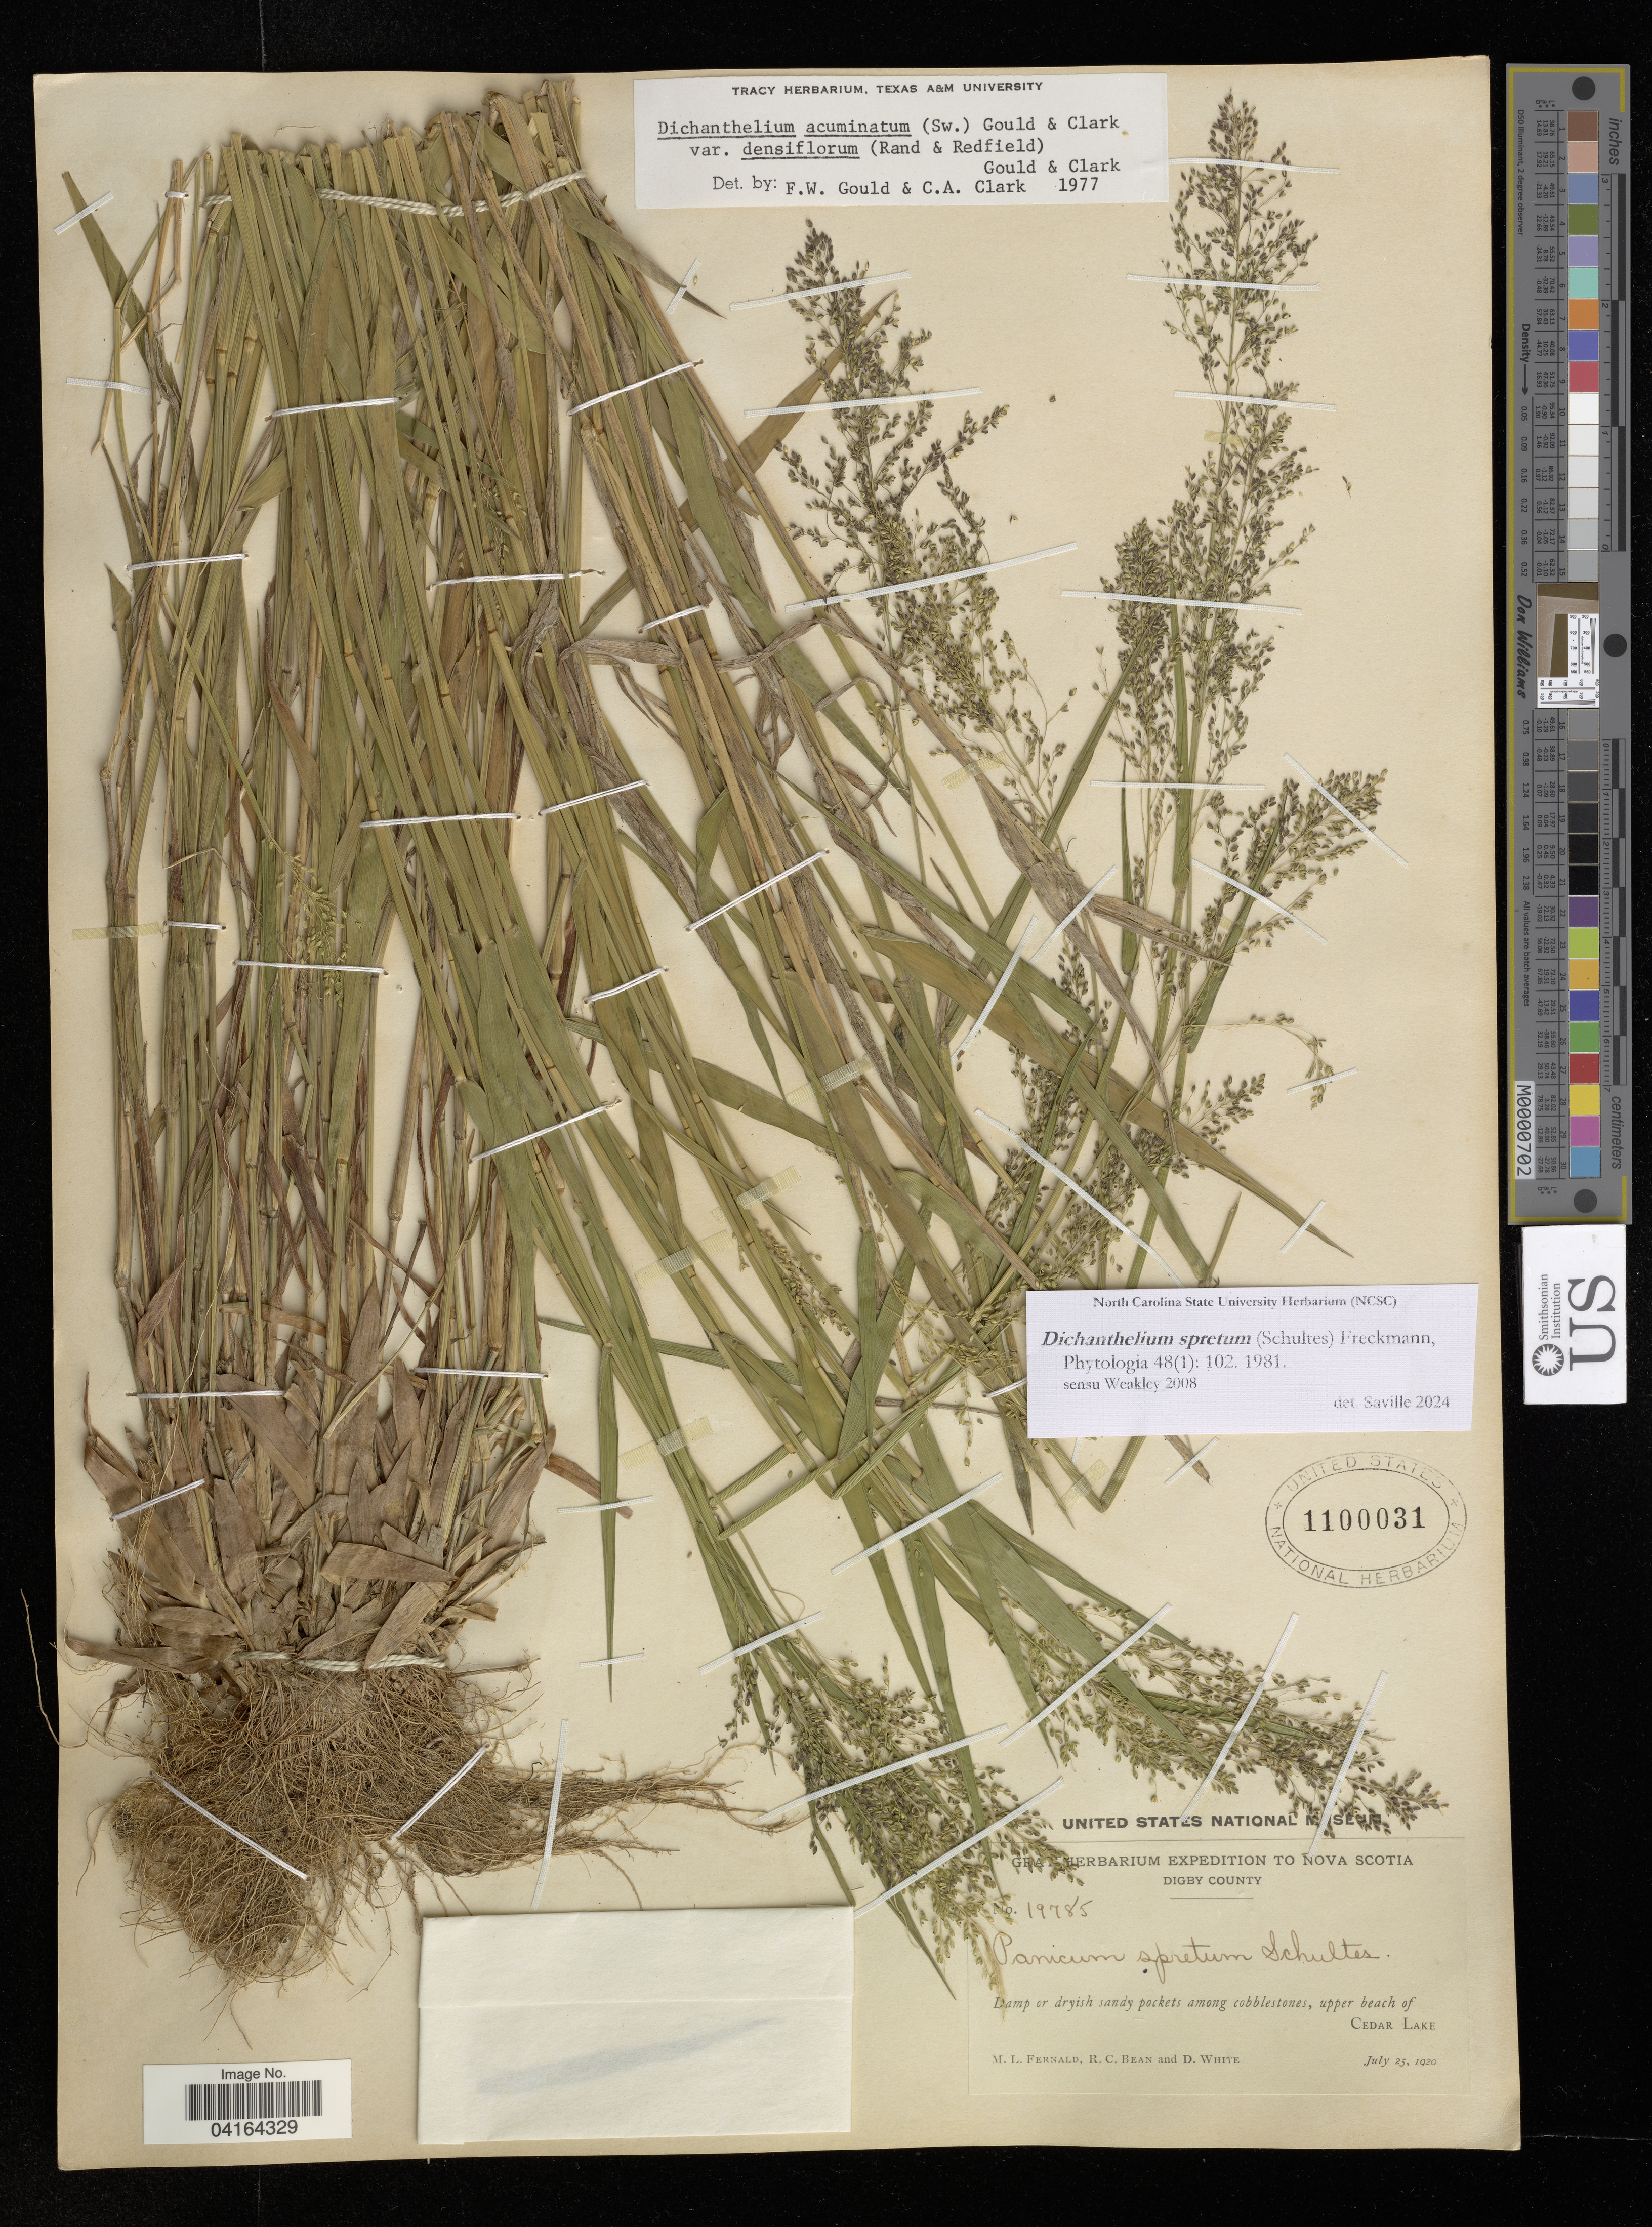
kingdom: Plantae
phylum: Tracheophyta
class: Liliopsida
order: Poales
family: Poaceae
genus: Dichanthelium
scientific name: Dichanthelium spretum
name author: (Schult.) Freckmann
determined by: Saville, A. C., (NCSC), North Carolina State University (UNITED STATES)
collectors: M. L. Fernald, R. Bean & D. White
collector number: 19785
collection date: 1920-07-25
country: Canada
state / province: Nova Scotia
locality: Digby County. Upper beach of Cedar Lake.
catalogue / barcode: US 1100031